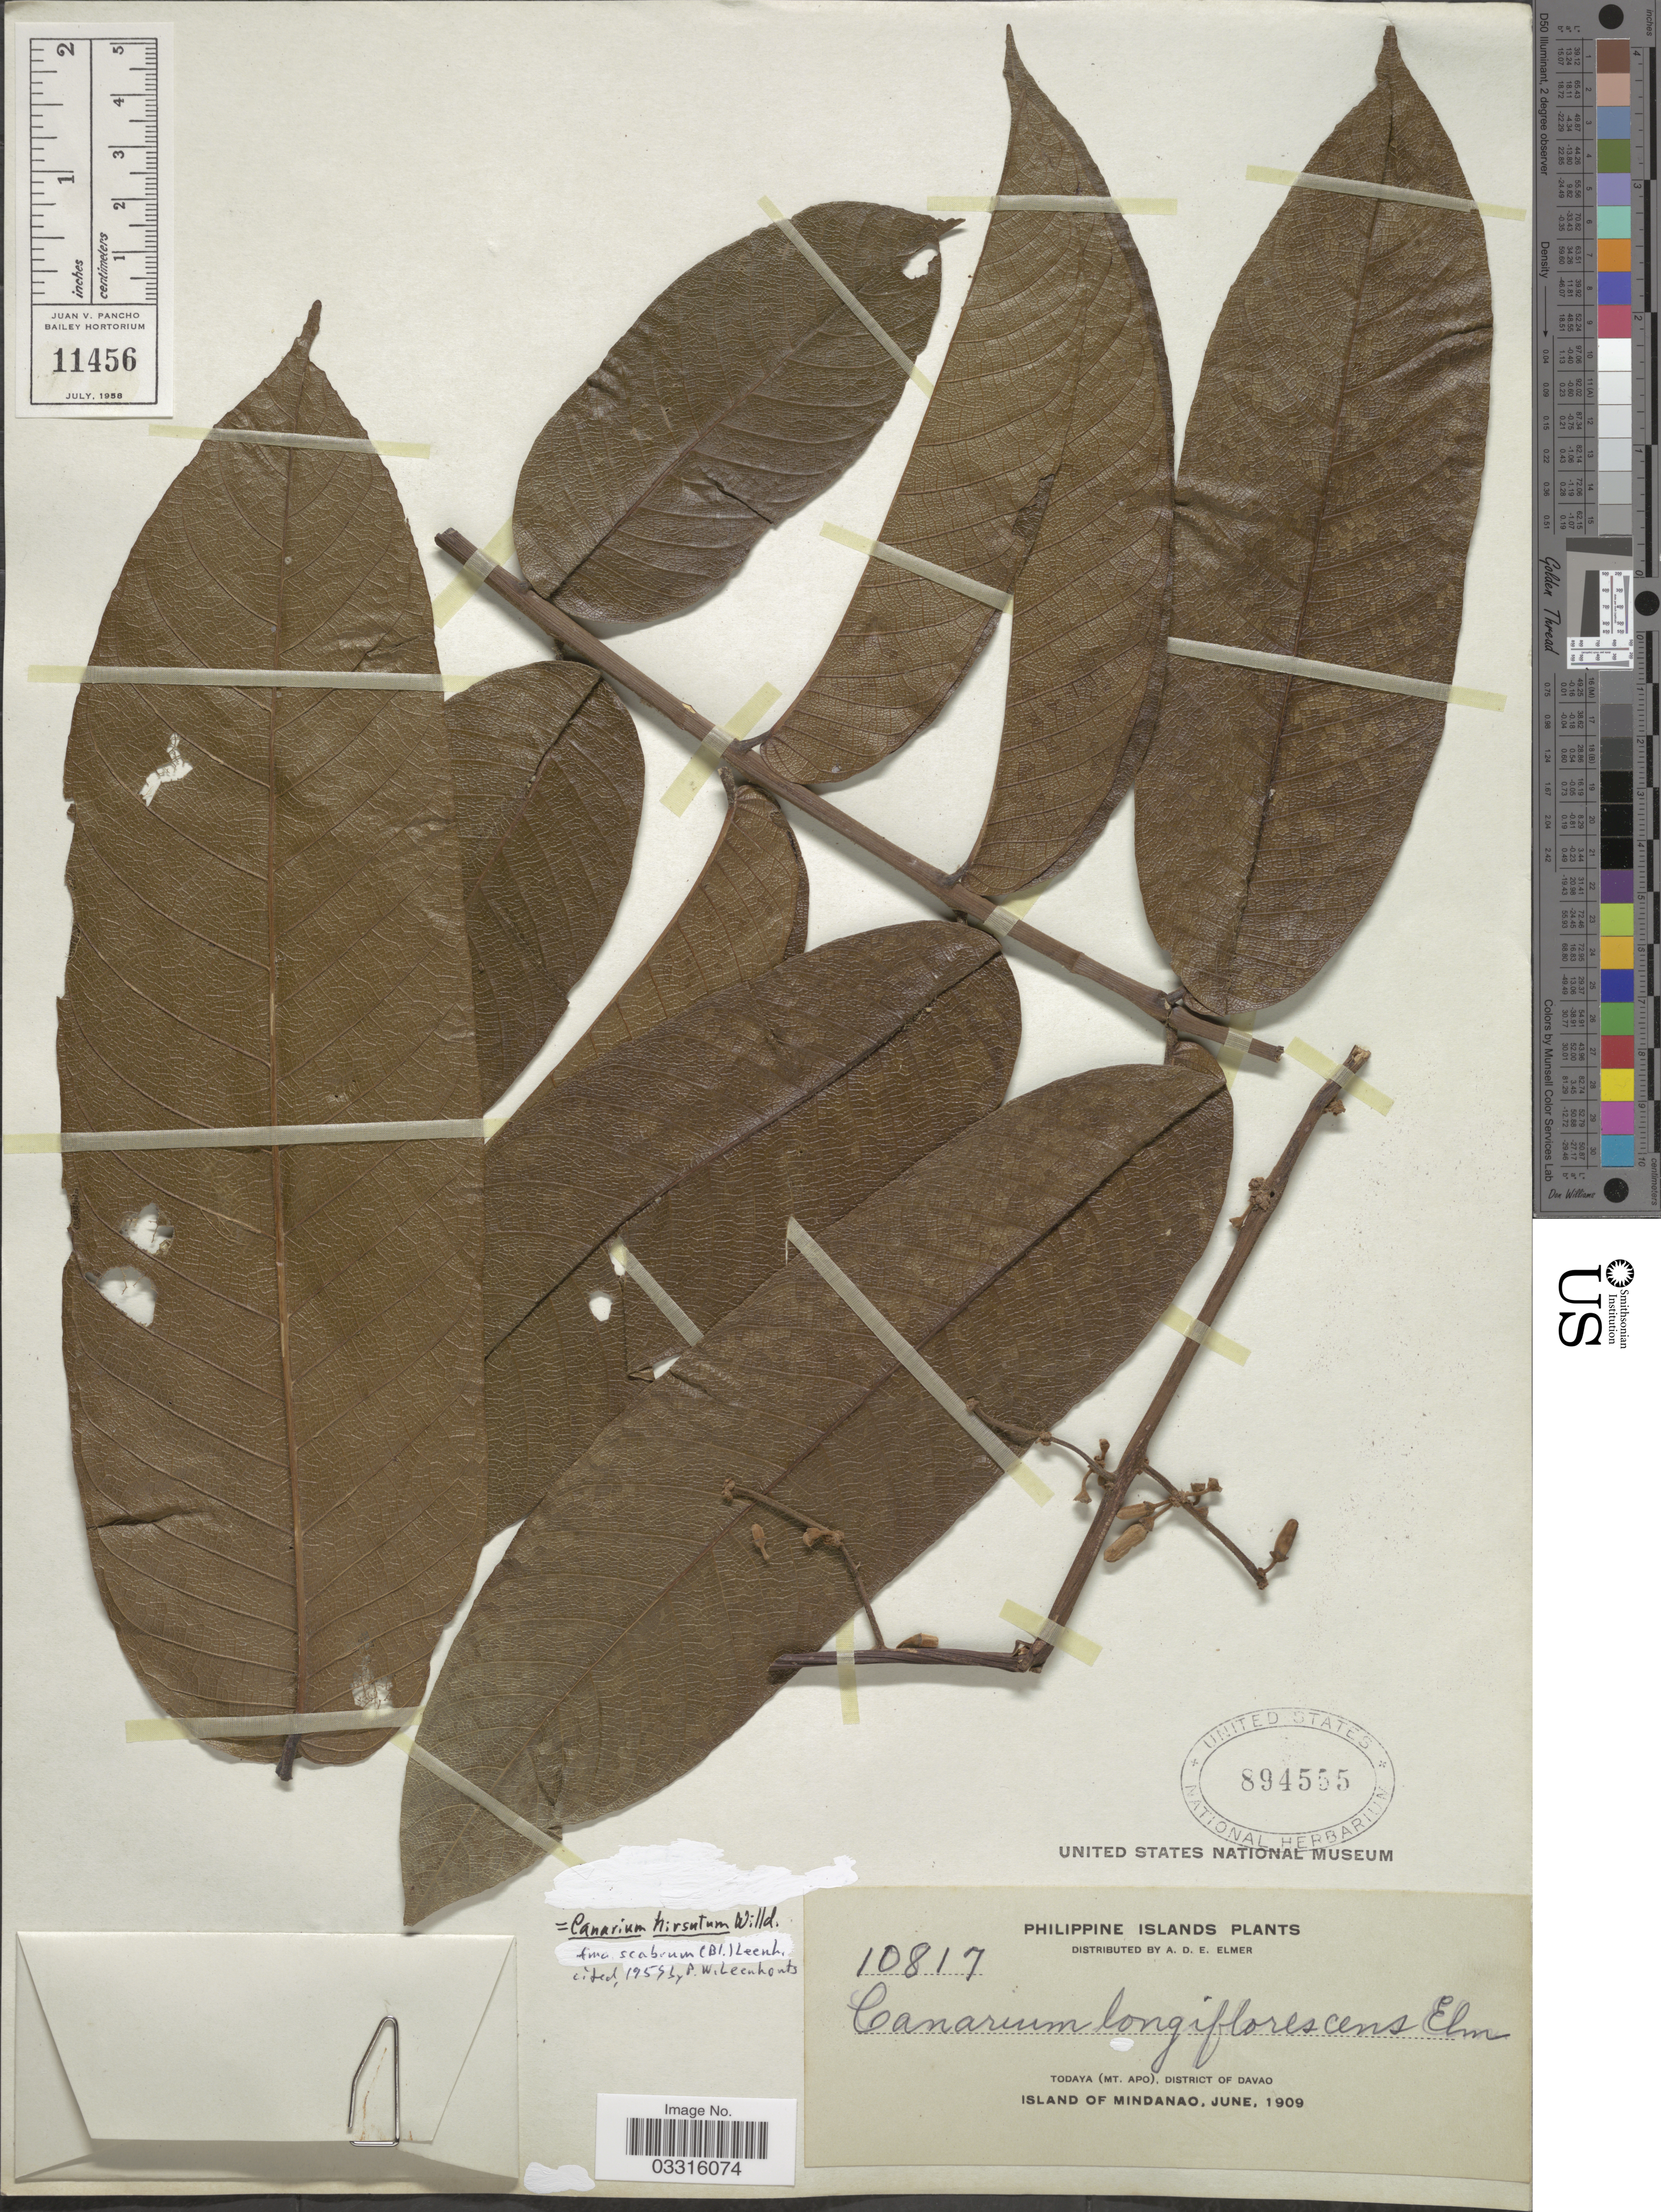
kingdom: Plantae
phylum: Tracheophyta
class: Magnoliopsida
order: Sapindales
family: Burseraceae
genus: Canarium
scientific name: Canarium hirsutum f. scabrum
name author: (Blume) Leenh.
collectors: A. D. E. Elmer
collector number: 10817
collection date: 1909-06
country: Philippines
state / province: Davao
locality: Todaya (Mt. Apo), District of Davao. Island of Mindanao.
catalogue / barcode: US 894555